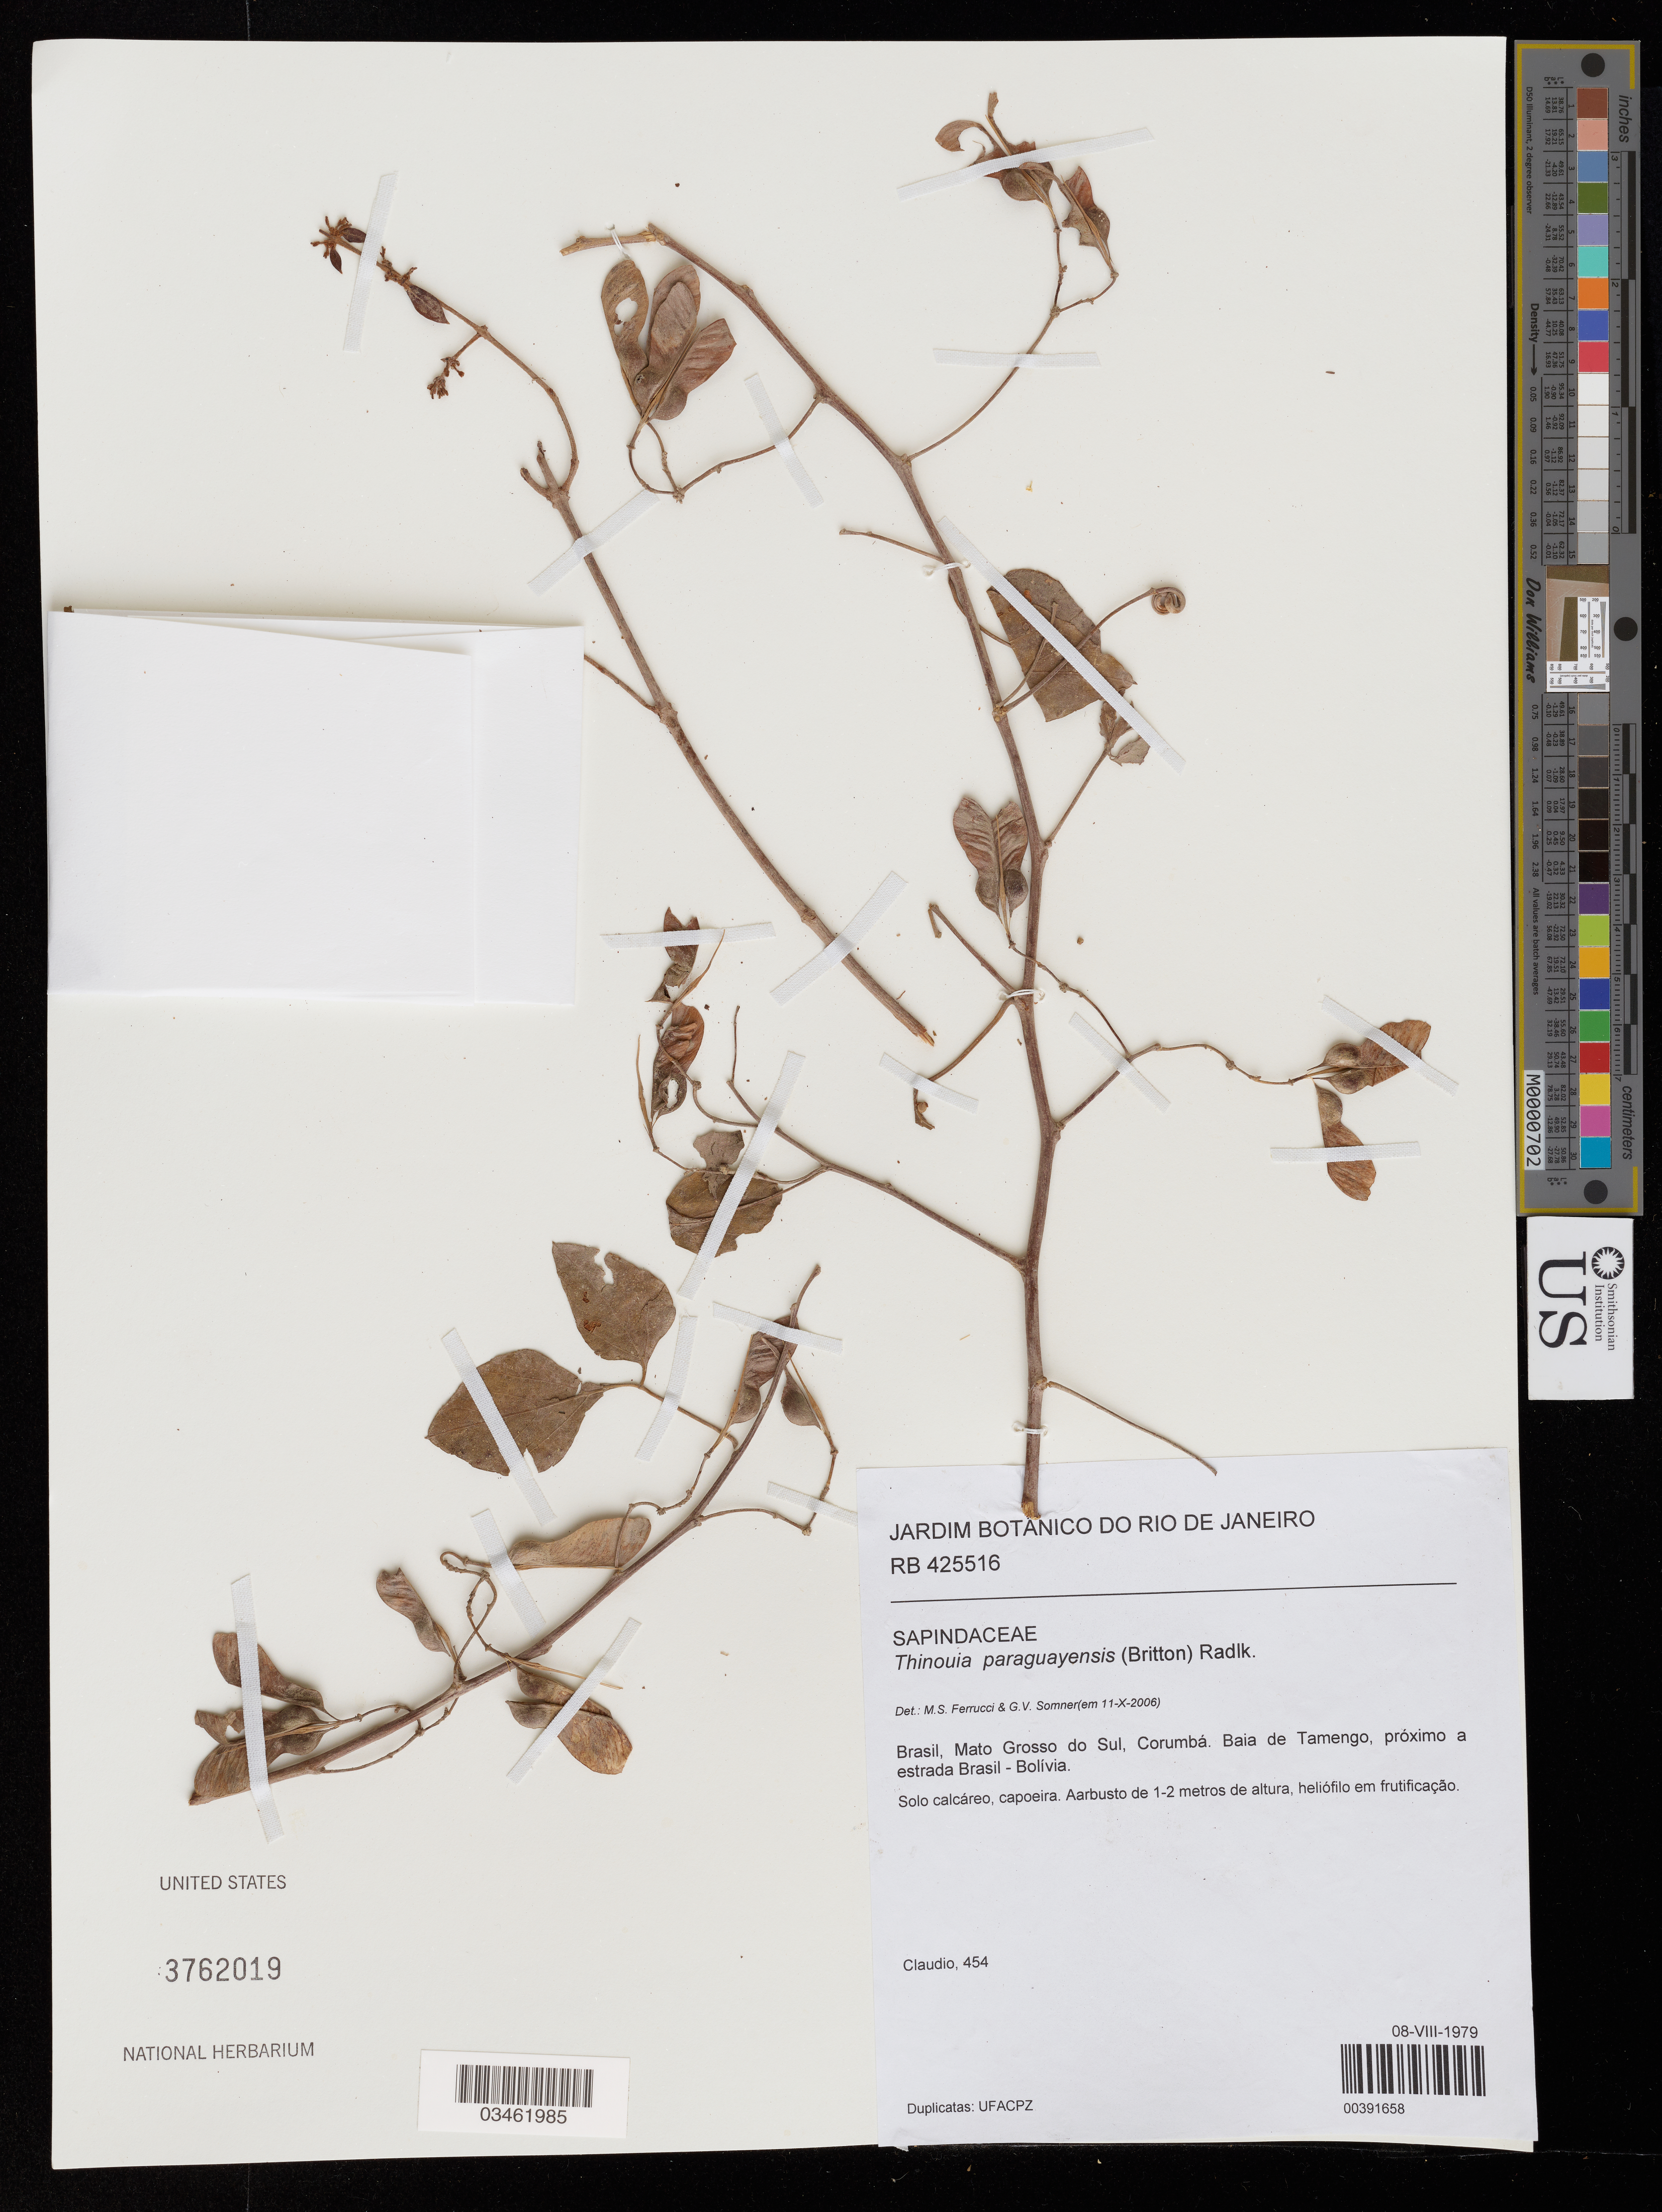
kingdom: Plantae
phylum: Tracheophyta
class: Magnoliopsida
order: Sapindales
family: Sapindaceae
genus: Thinouia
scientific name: Thinouia paraguayensis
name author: (Britton) Radlk.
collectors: Claudio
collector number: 454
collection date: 1979-08-08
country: Brazil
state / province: Mato Grosso do Sul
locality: Brasil, Corumbá. Baia de Tamengo, próximo a estrada Brasil - Bolivia.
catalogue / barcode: US 3762019